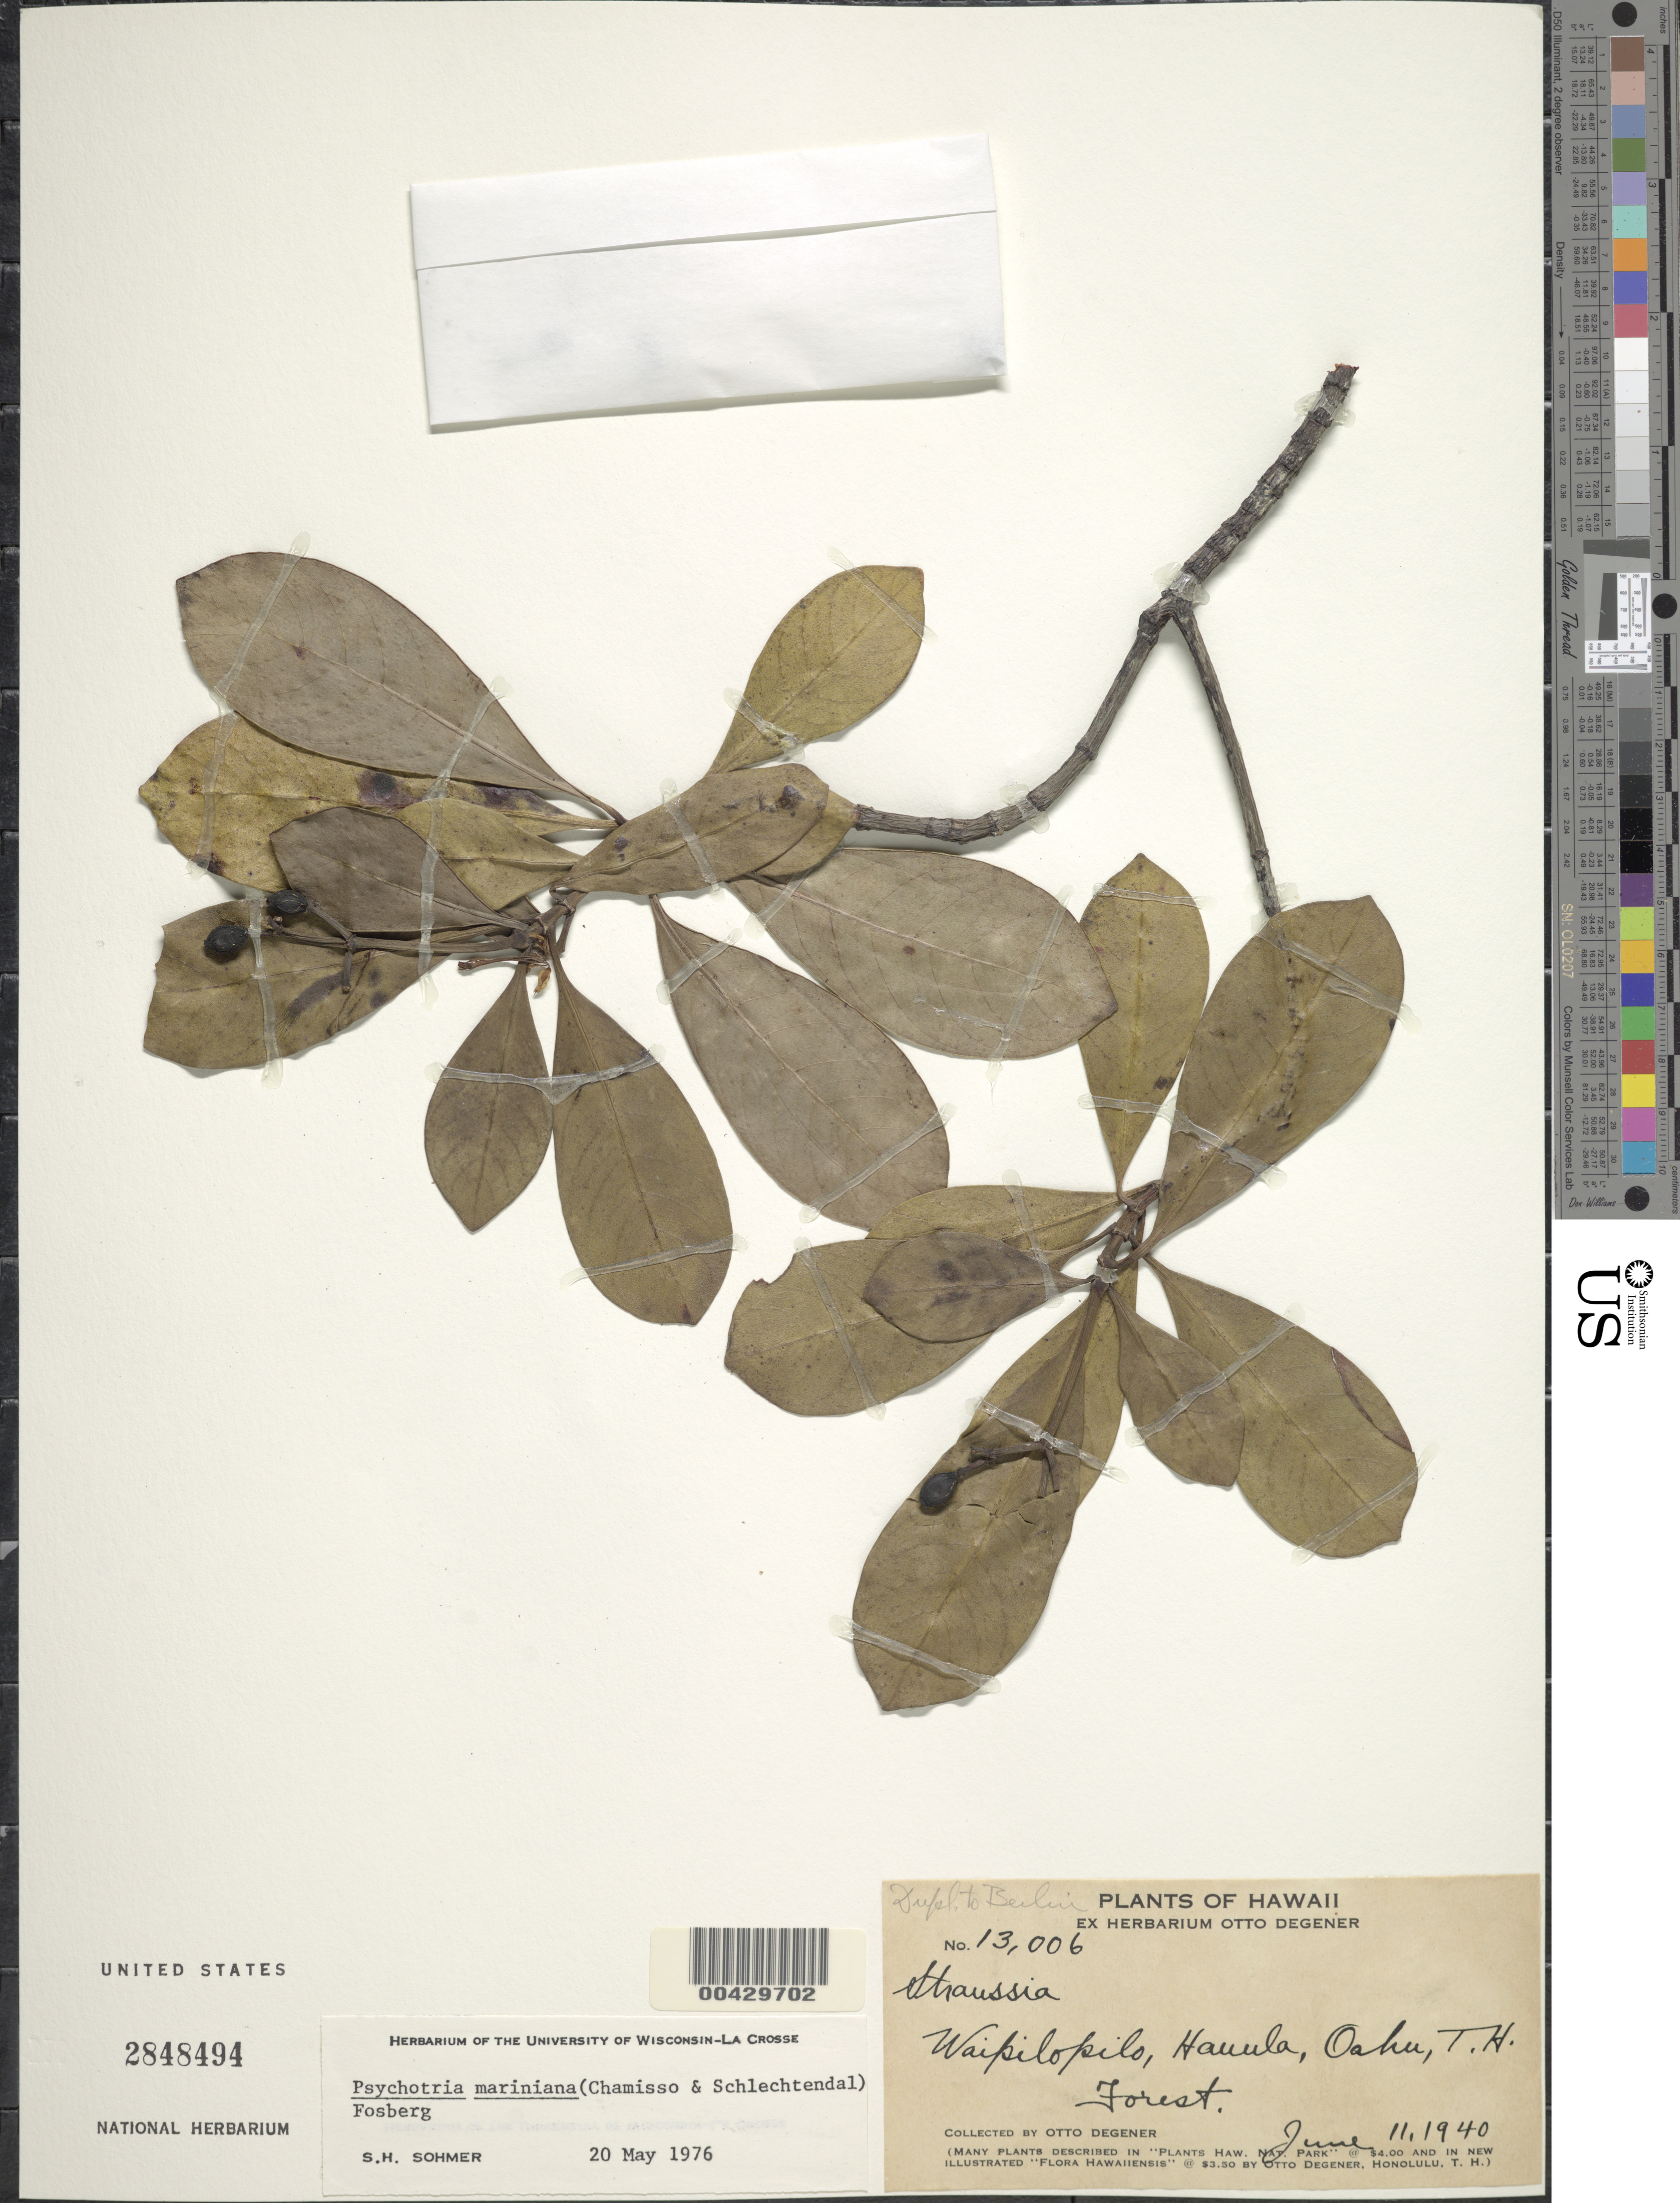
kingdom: Plantae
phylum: Tracheophyta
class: Magnoliopsida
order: Gentianales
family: Rubiaceae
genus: Psychotria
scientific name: Psychotria mariniana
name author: (Cham. & Schltdl.) Fosberg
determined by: Sohmer, S. H.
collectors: O. Degener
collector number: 13006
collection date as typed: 11 Jun 1940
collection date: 1940-06-11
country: United States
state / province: Hawaii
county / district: Honolulu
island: Oahu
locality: Waipilopilo, Hauula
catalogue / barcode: US 2848494